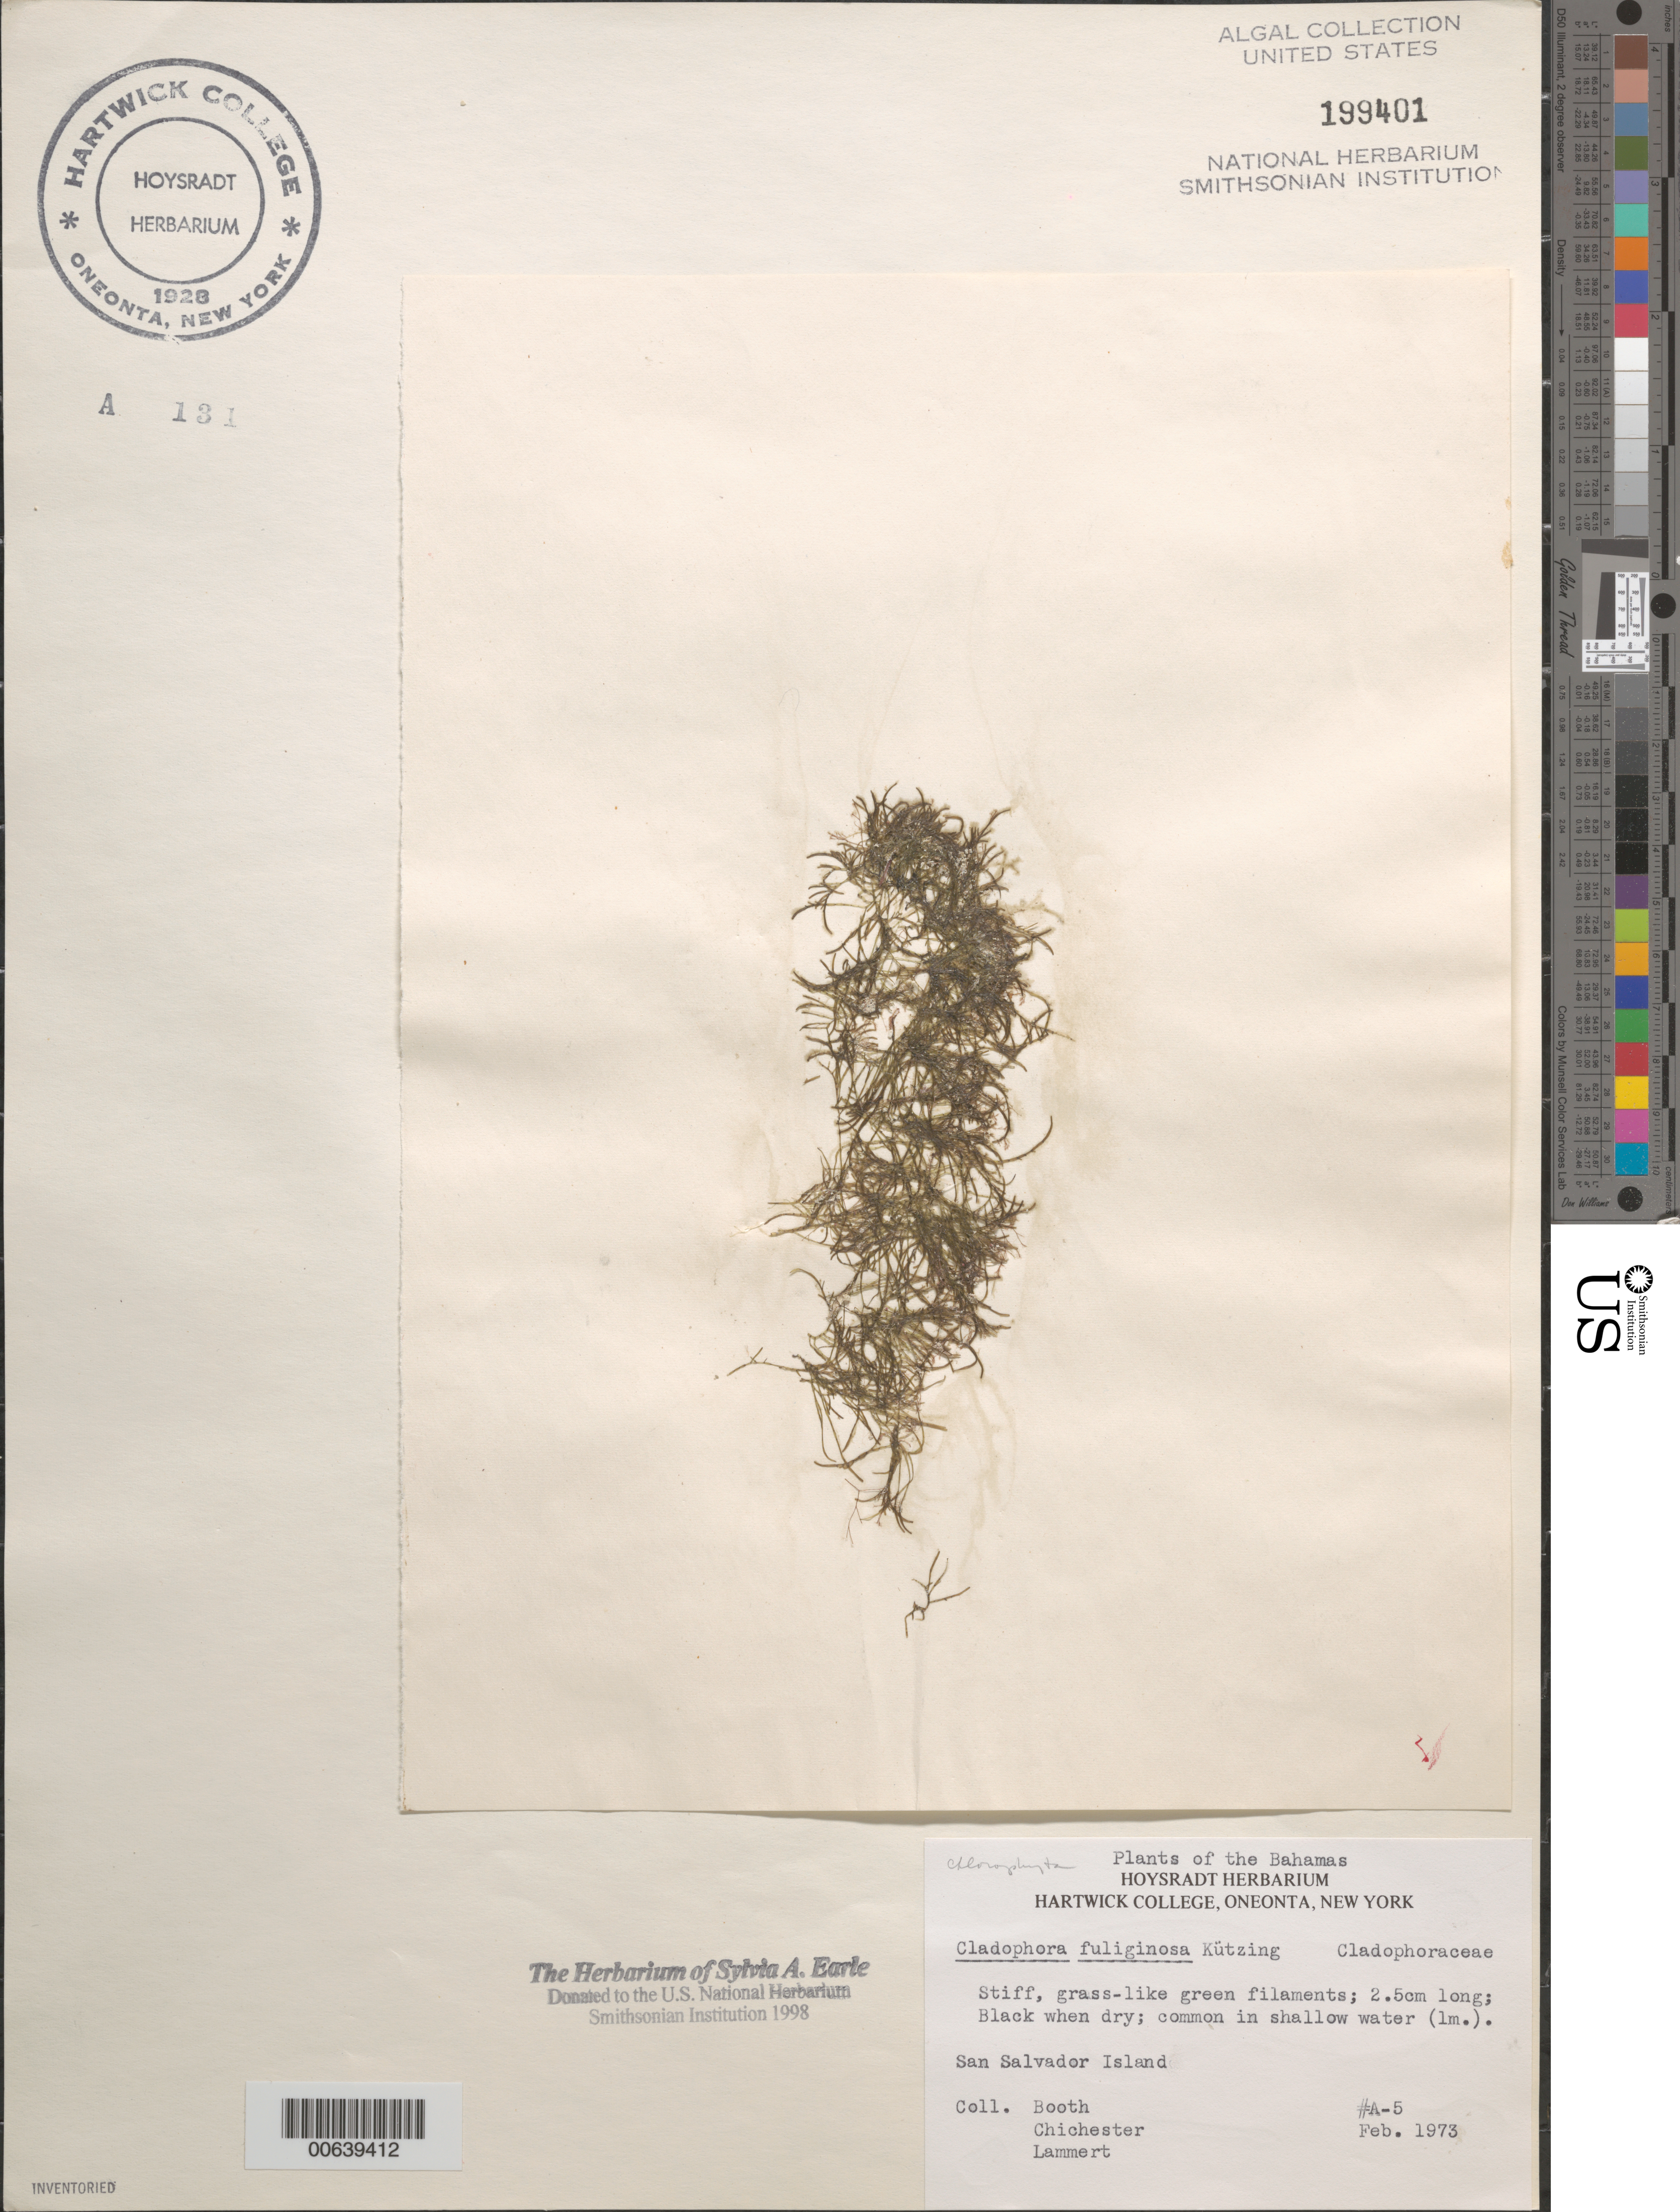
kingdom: Plantae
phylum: Chlorophyta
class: Ulvophyceae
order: Cladophorales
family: Cladophoraceae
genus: Cladophora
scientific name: Cladophora fuliginosa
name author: Kütz.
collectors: -. Booth, -. Chichester & -. Lammert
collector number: A-5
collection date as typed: Feb 1973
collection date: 1973-02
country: Bahamas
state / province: San Salvador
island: San Salvador Island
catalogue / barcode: US 199401